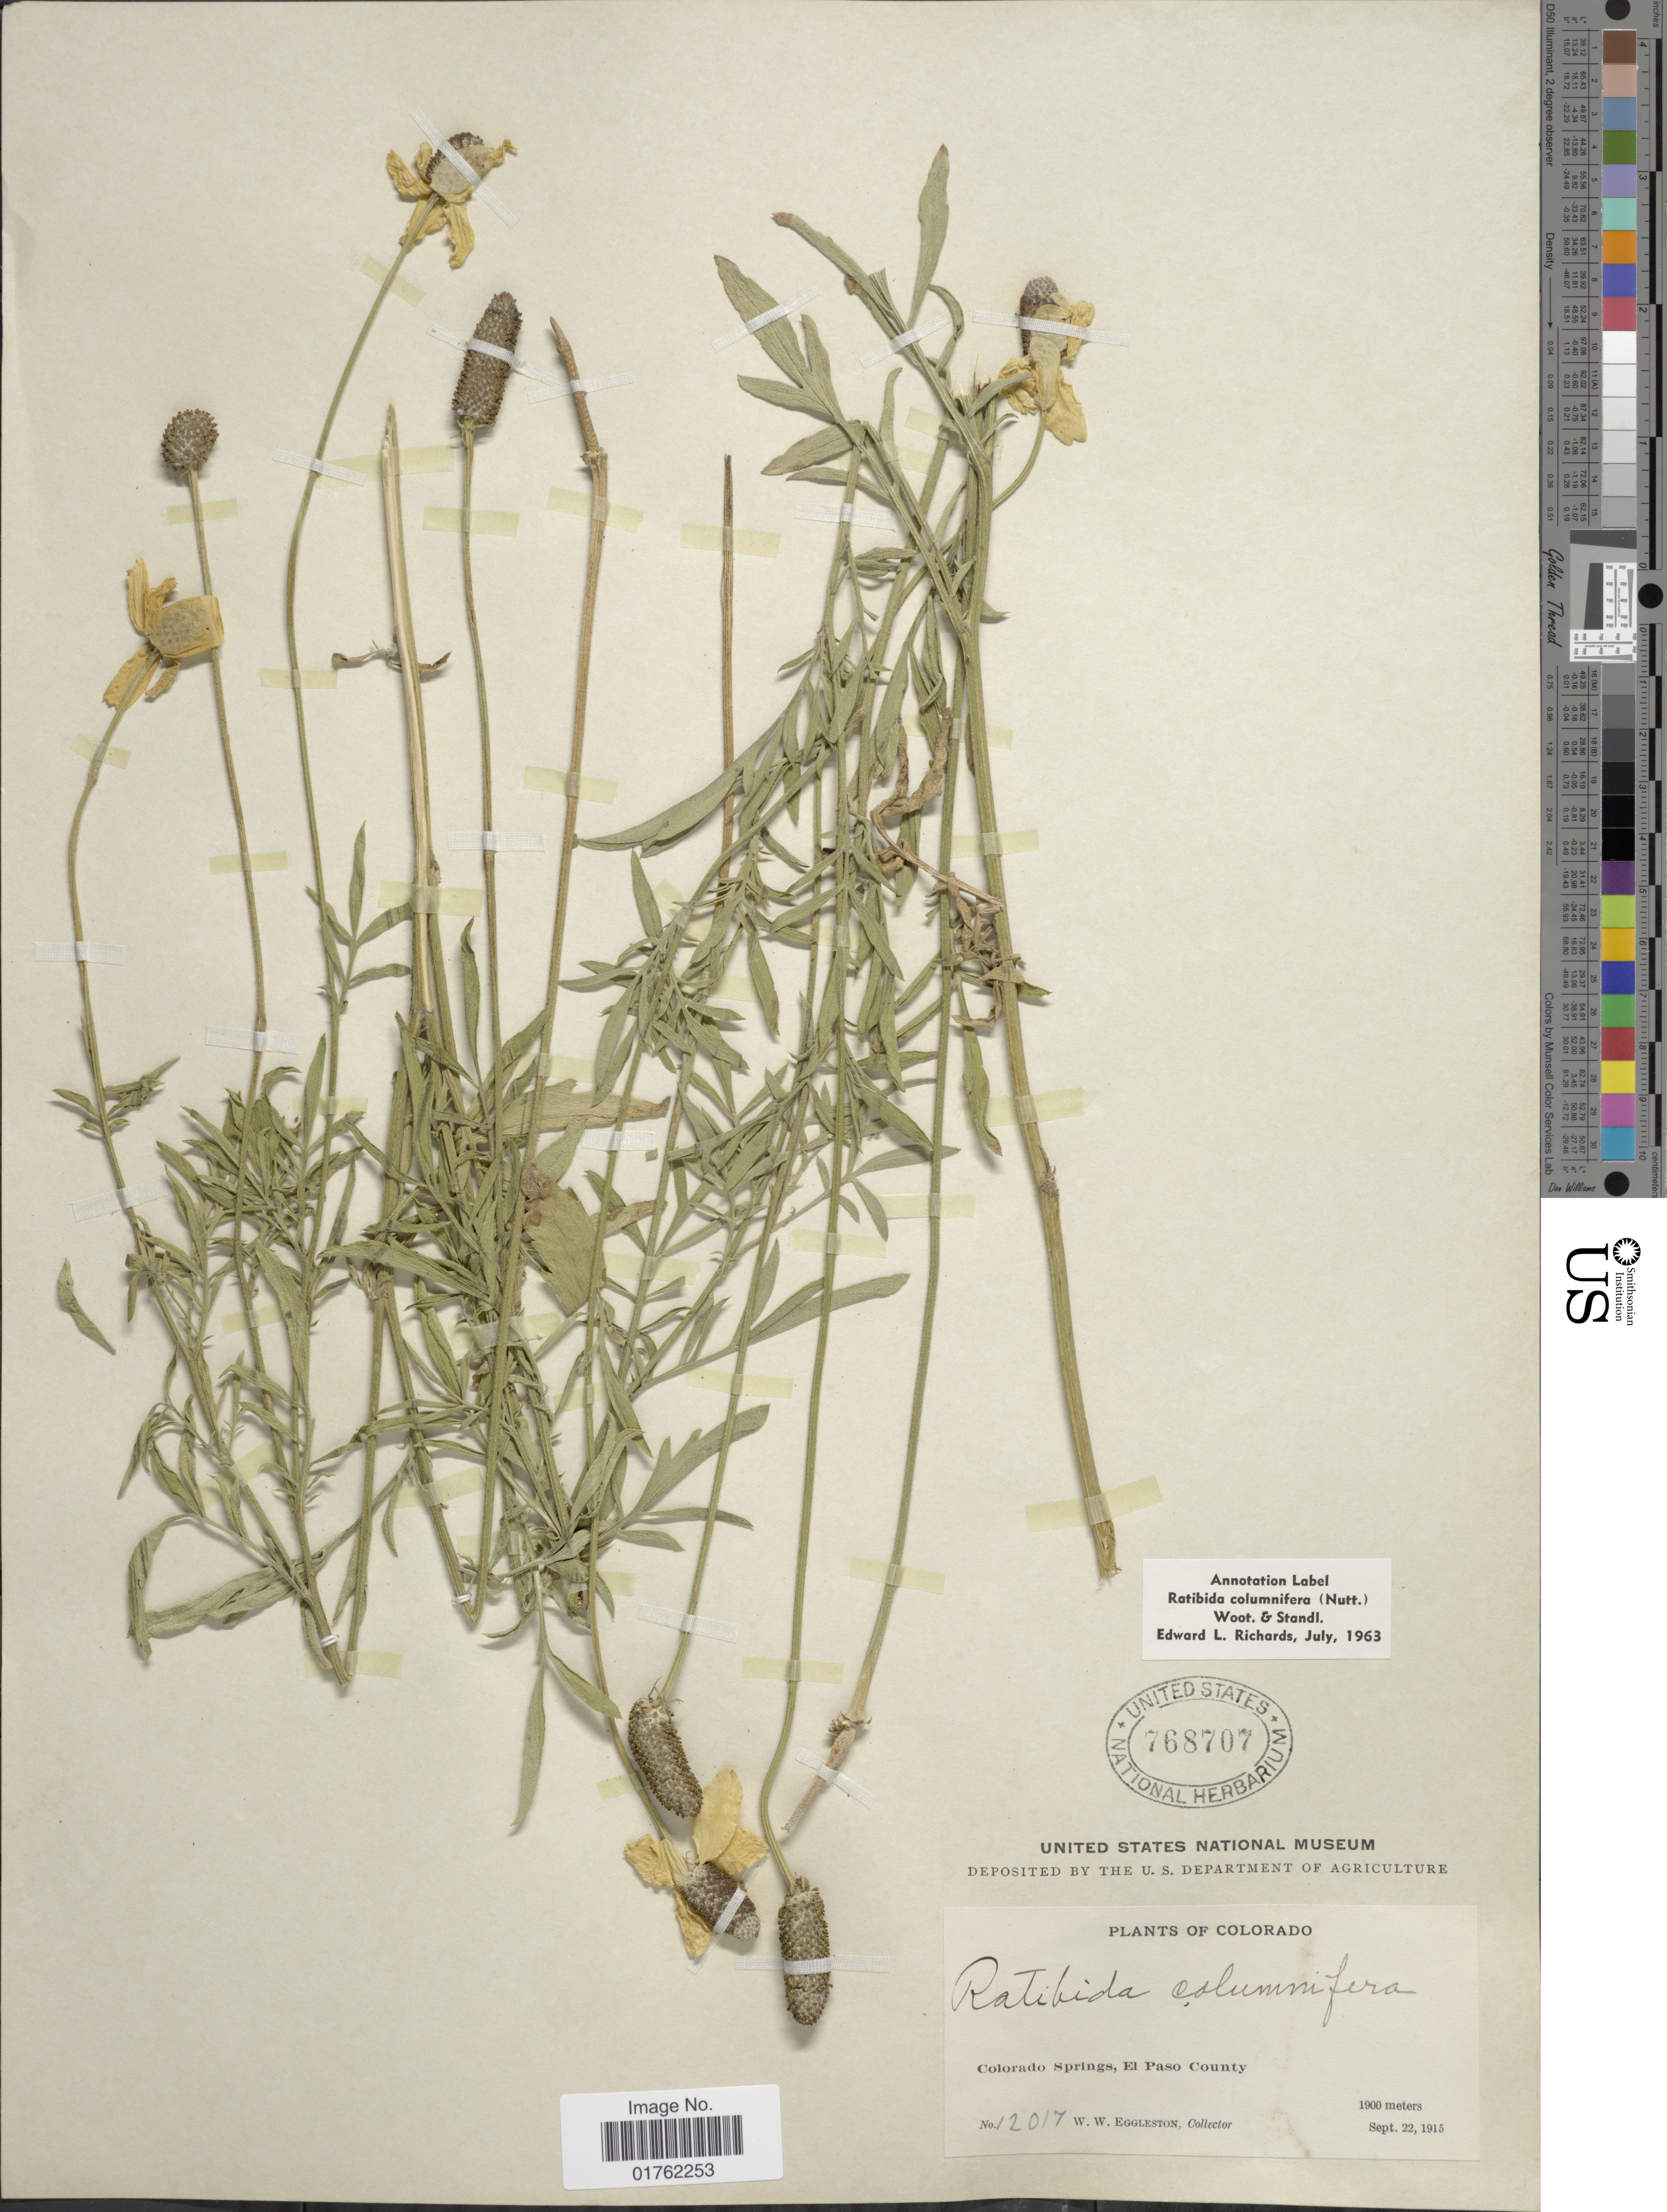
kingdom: Plantae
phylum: Tracheophyta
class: Magnoliopsida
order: Asterales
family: Asteraceae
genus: Ratibida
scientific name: Ratibida columnaris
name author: (Pursh) D. Don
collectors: W. W. Eggleston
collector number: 12017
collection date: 1915-09-22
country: United States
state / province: Colorado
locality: Colorado Springs, El Paso County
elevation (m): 1900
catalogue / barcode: US 768707